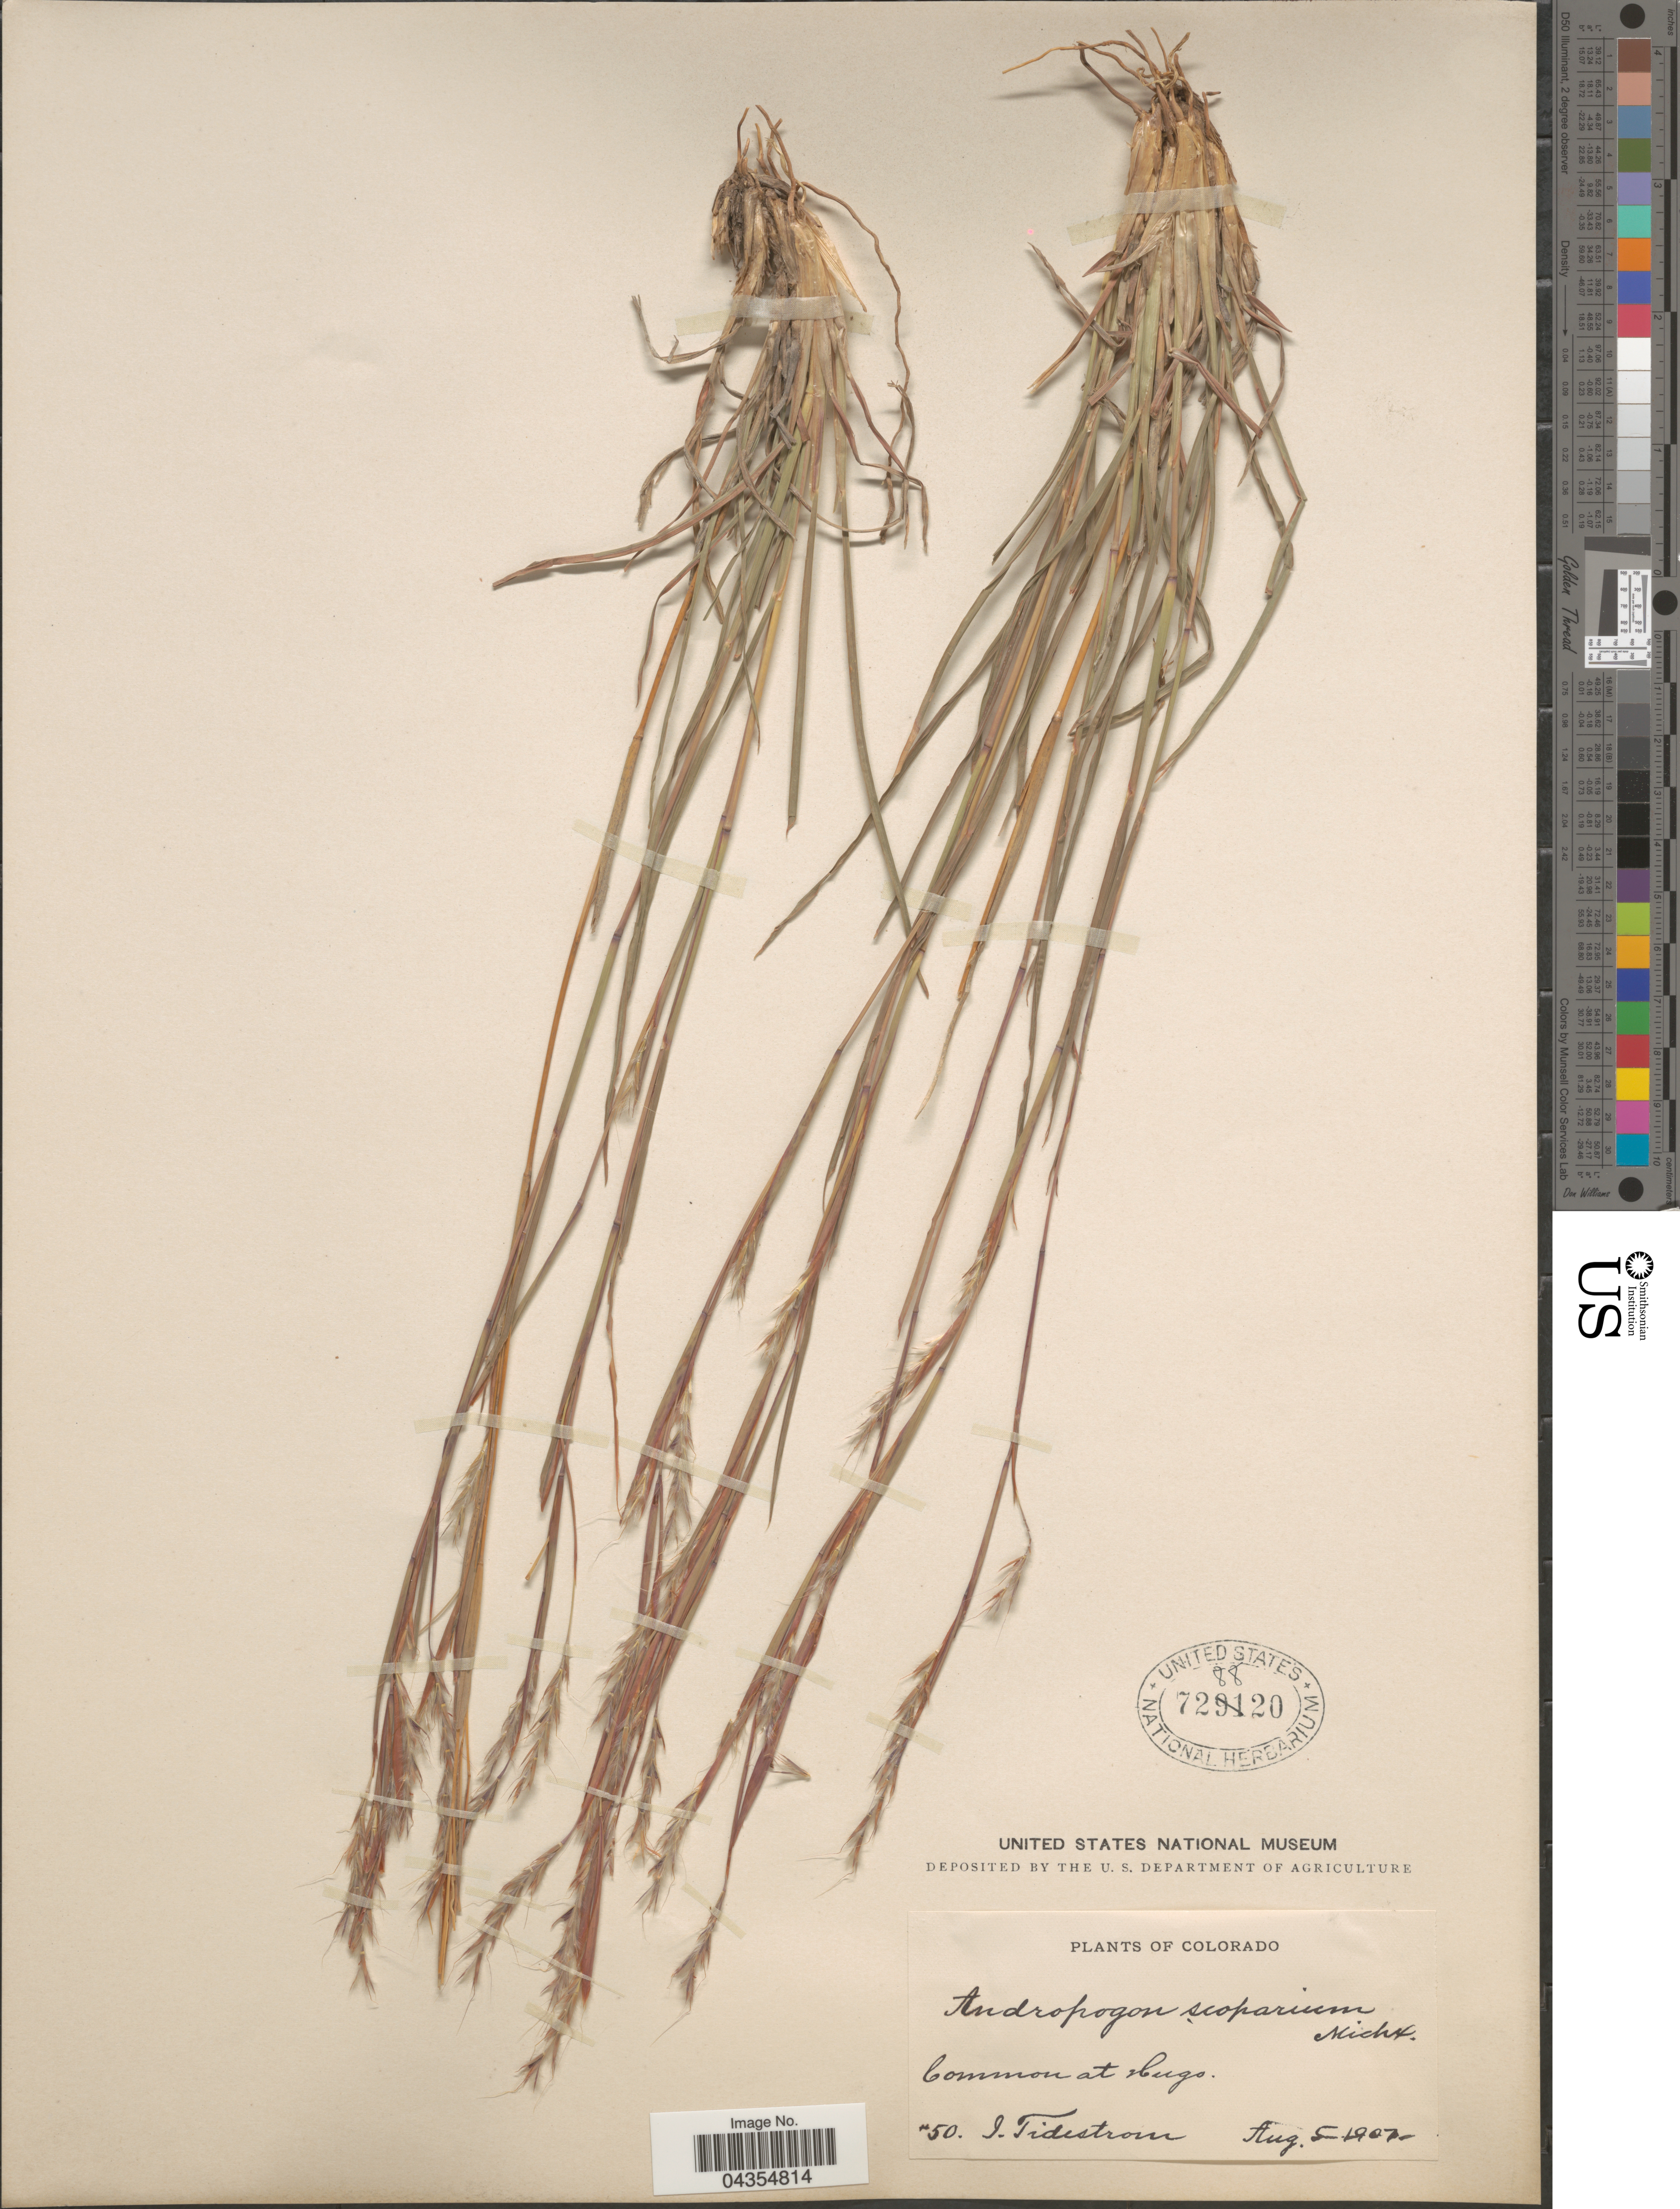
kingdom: Plantae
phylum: Tracheophyta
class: Liliopsida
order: Poales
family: Poaceae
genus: Schizachyrium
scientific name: Schizachyrium sanguineum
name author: (Retz.) Alston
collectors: J. Tidestrom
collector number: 50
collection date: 1907-08-05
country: United States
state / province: Colorado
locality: Common at Hugo.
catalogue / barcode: US 728820